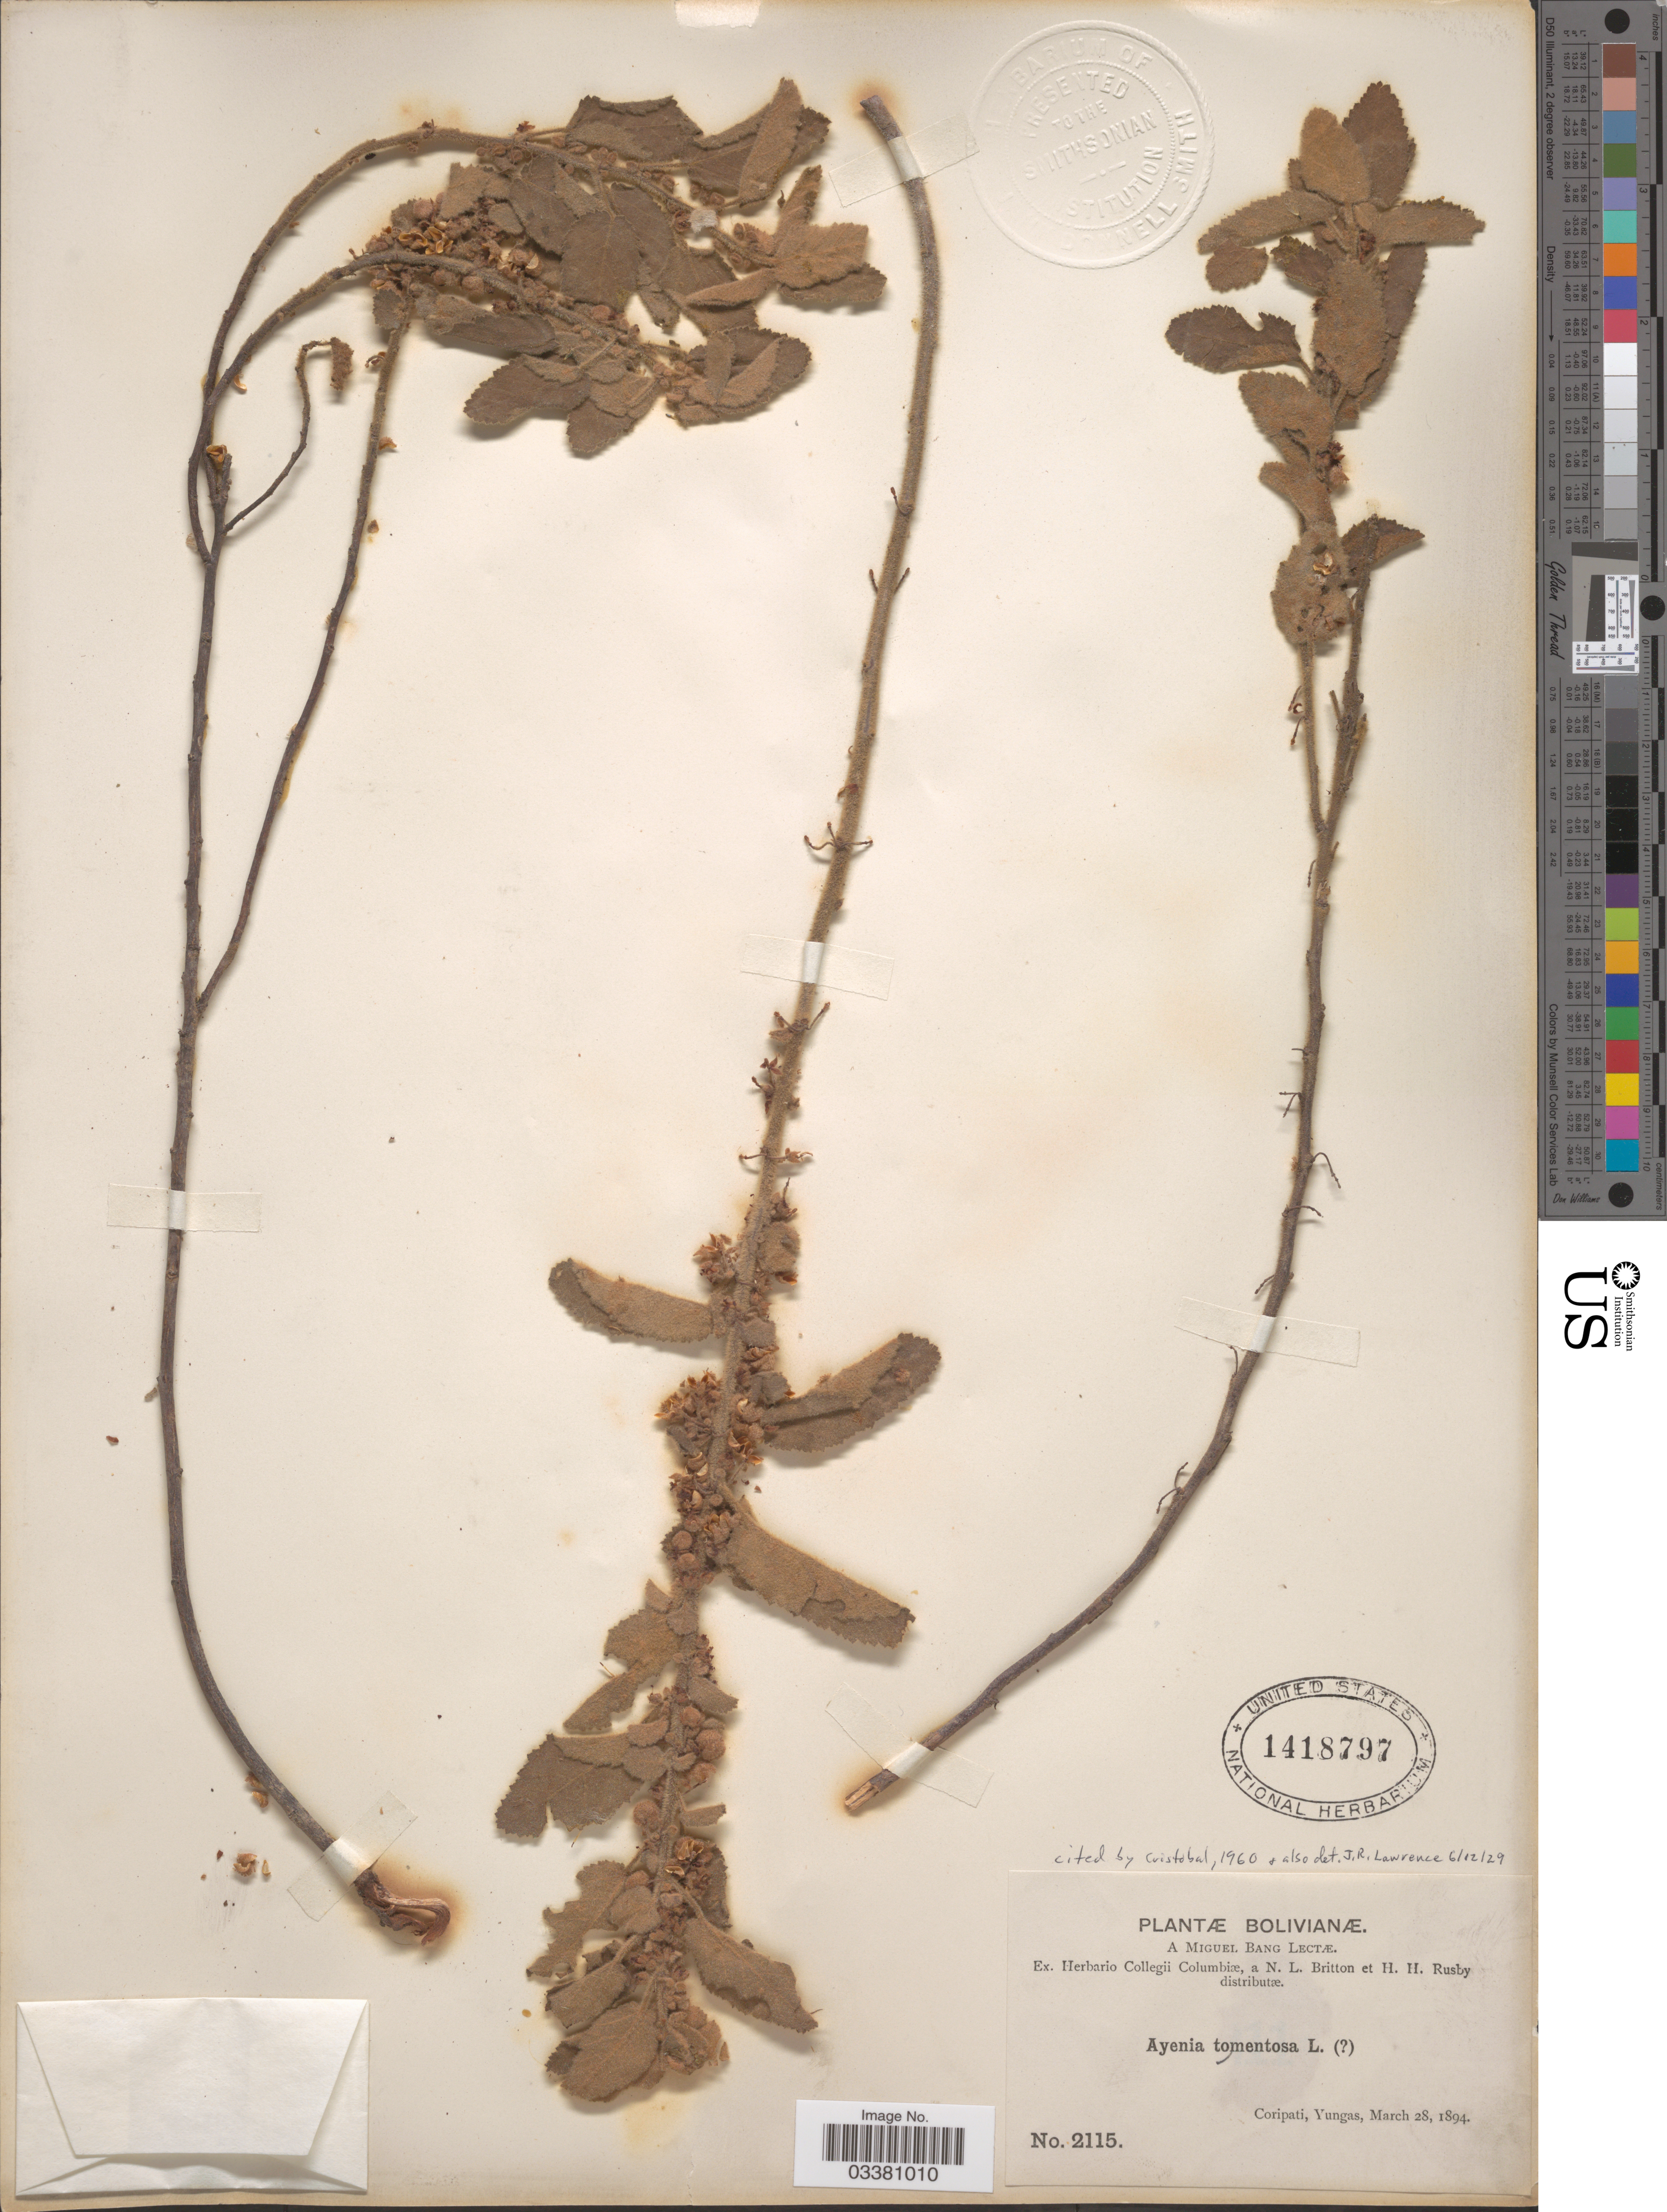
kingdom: Plantae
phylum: Tracheophyta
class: Magnoliopsida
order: Malvales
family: Malvaceae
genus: Ayenia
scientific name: Ayenia tomentosa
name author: L.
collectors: M. Bang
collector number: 2115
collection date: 1894-03-28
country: Bolivia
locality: Coripati, Yungas.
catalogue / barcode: US 1418797